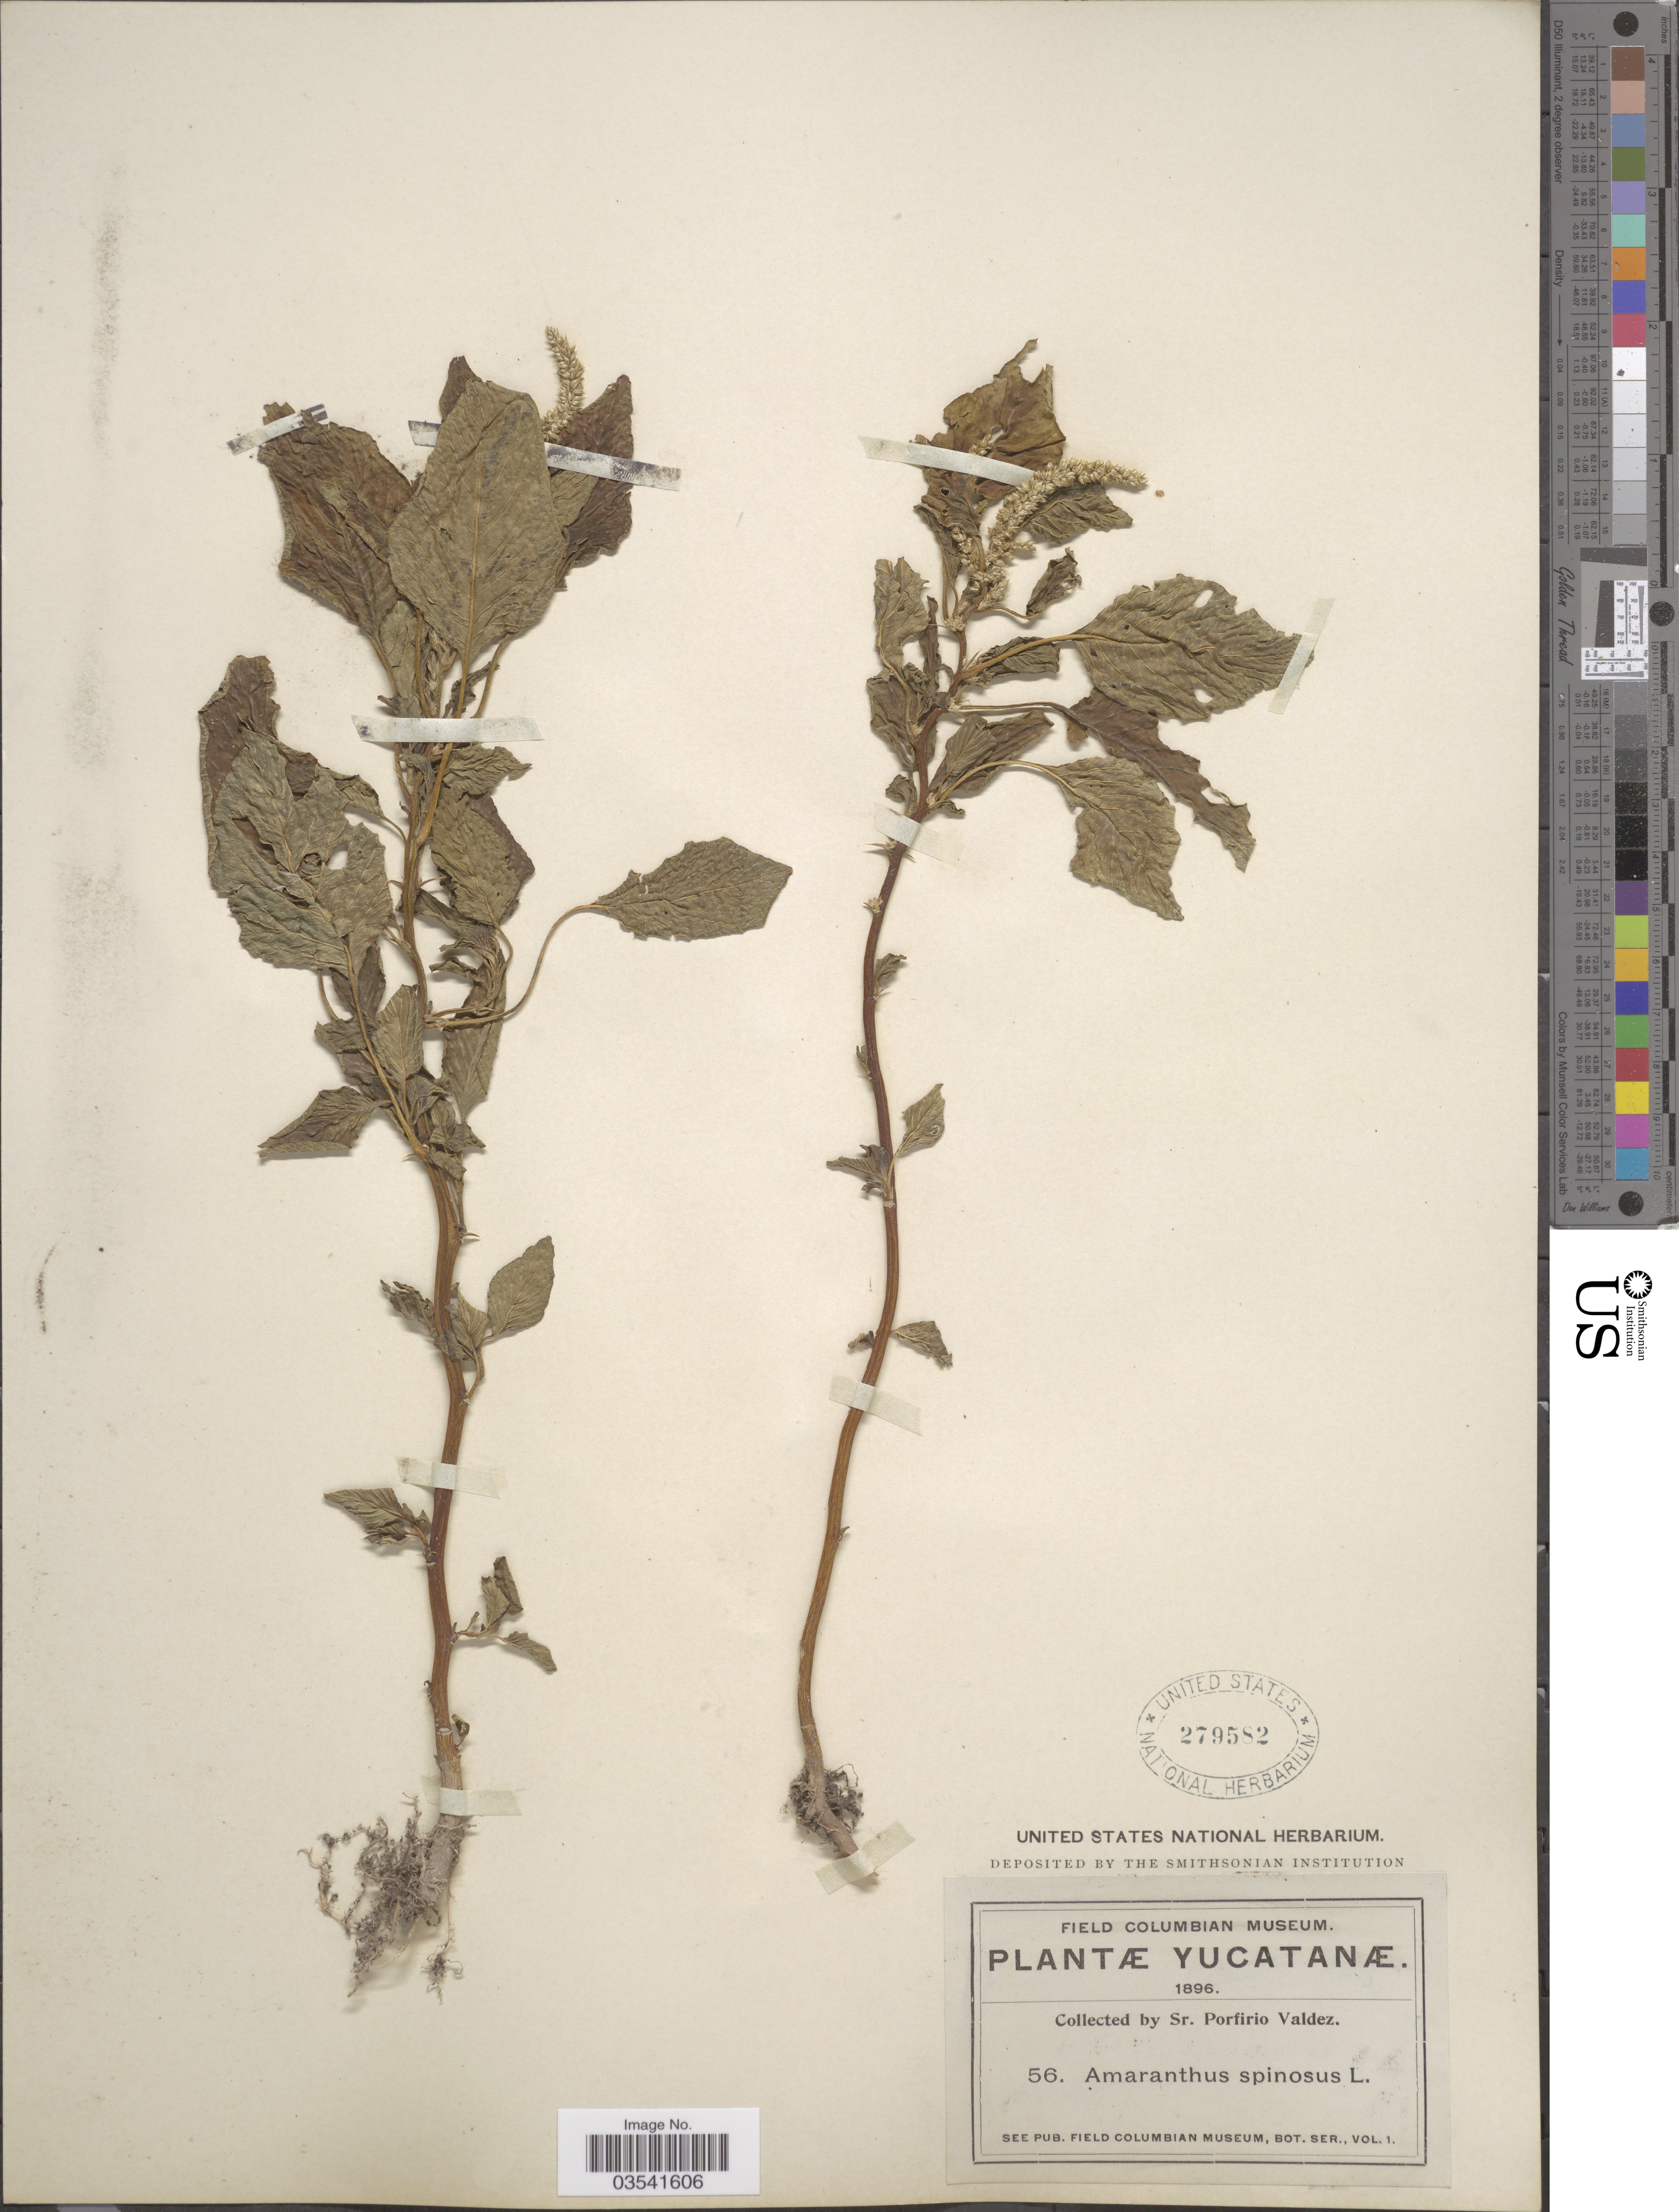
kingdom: Plantae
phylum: Tracheophyta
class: Magnoliopsida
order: Caryophyllales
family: Amaranthaceae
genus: Amaranthus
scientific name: Amaranthus spinosus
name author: L.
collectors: P. Valdez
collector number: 56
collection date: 1896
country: Mexico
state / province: Yucatán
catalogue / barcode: US 279582